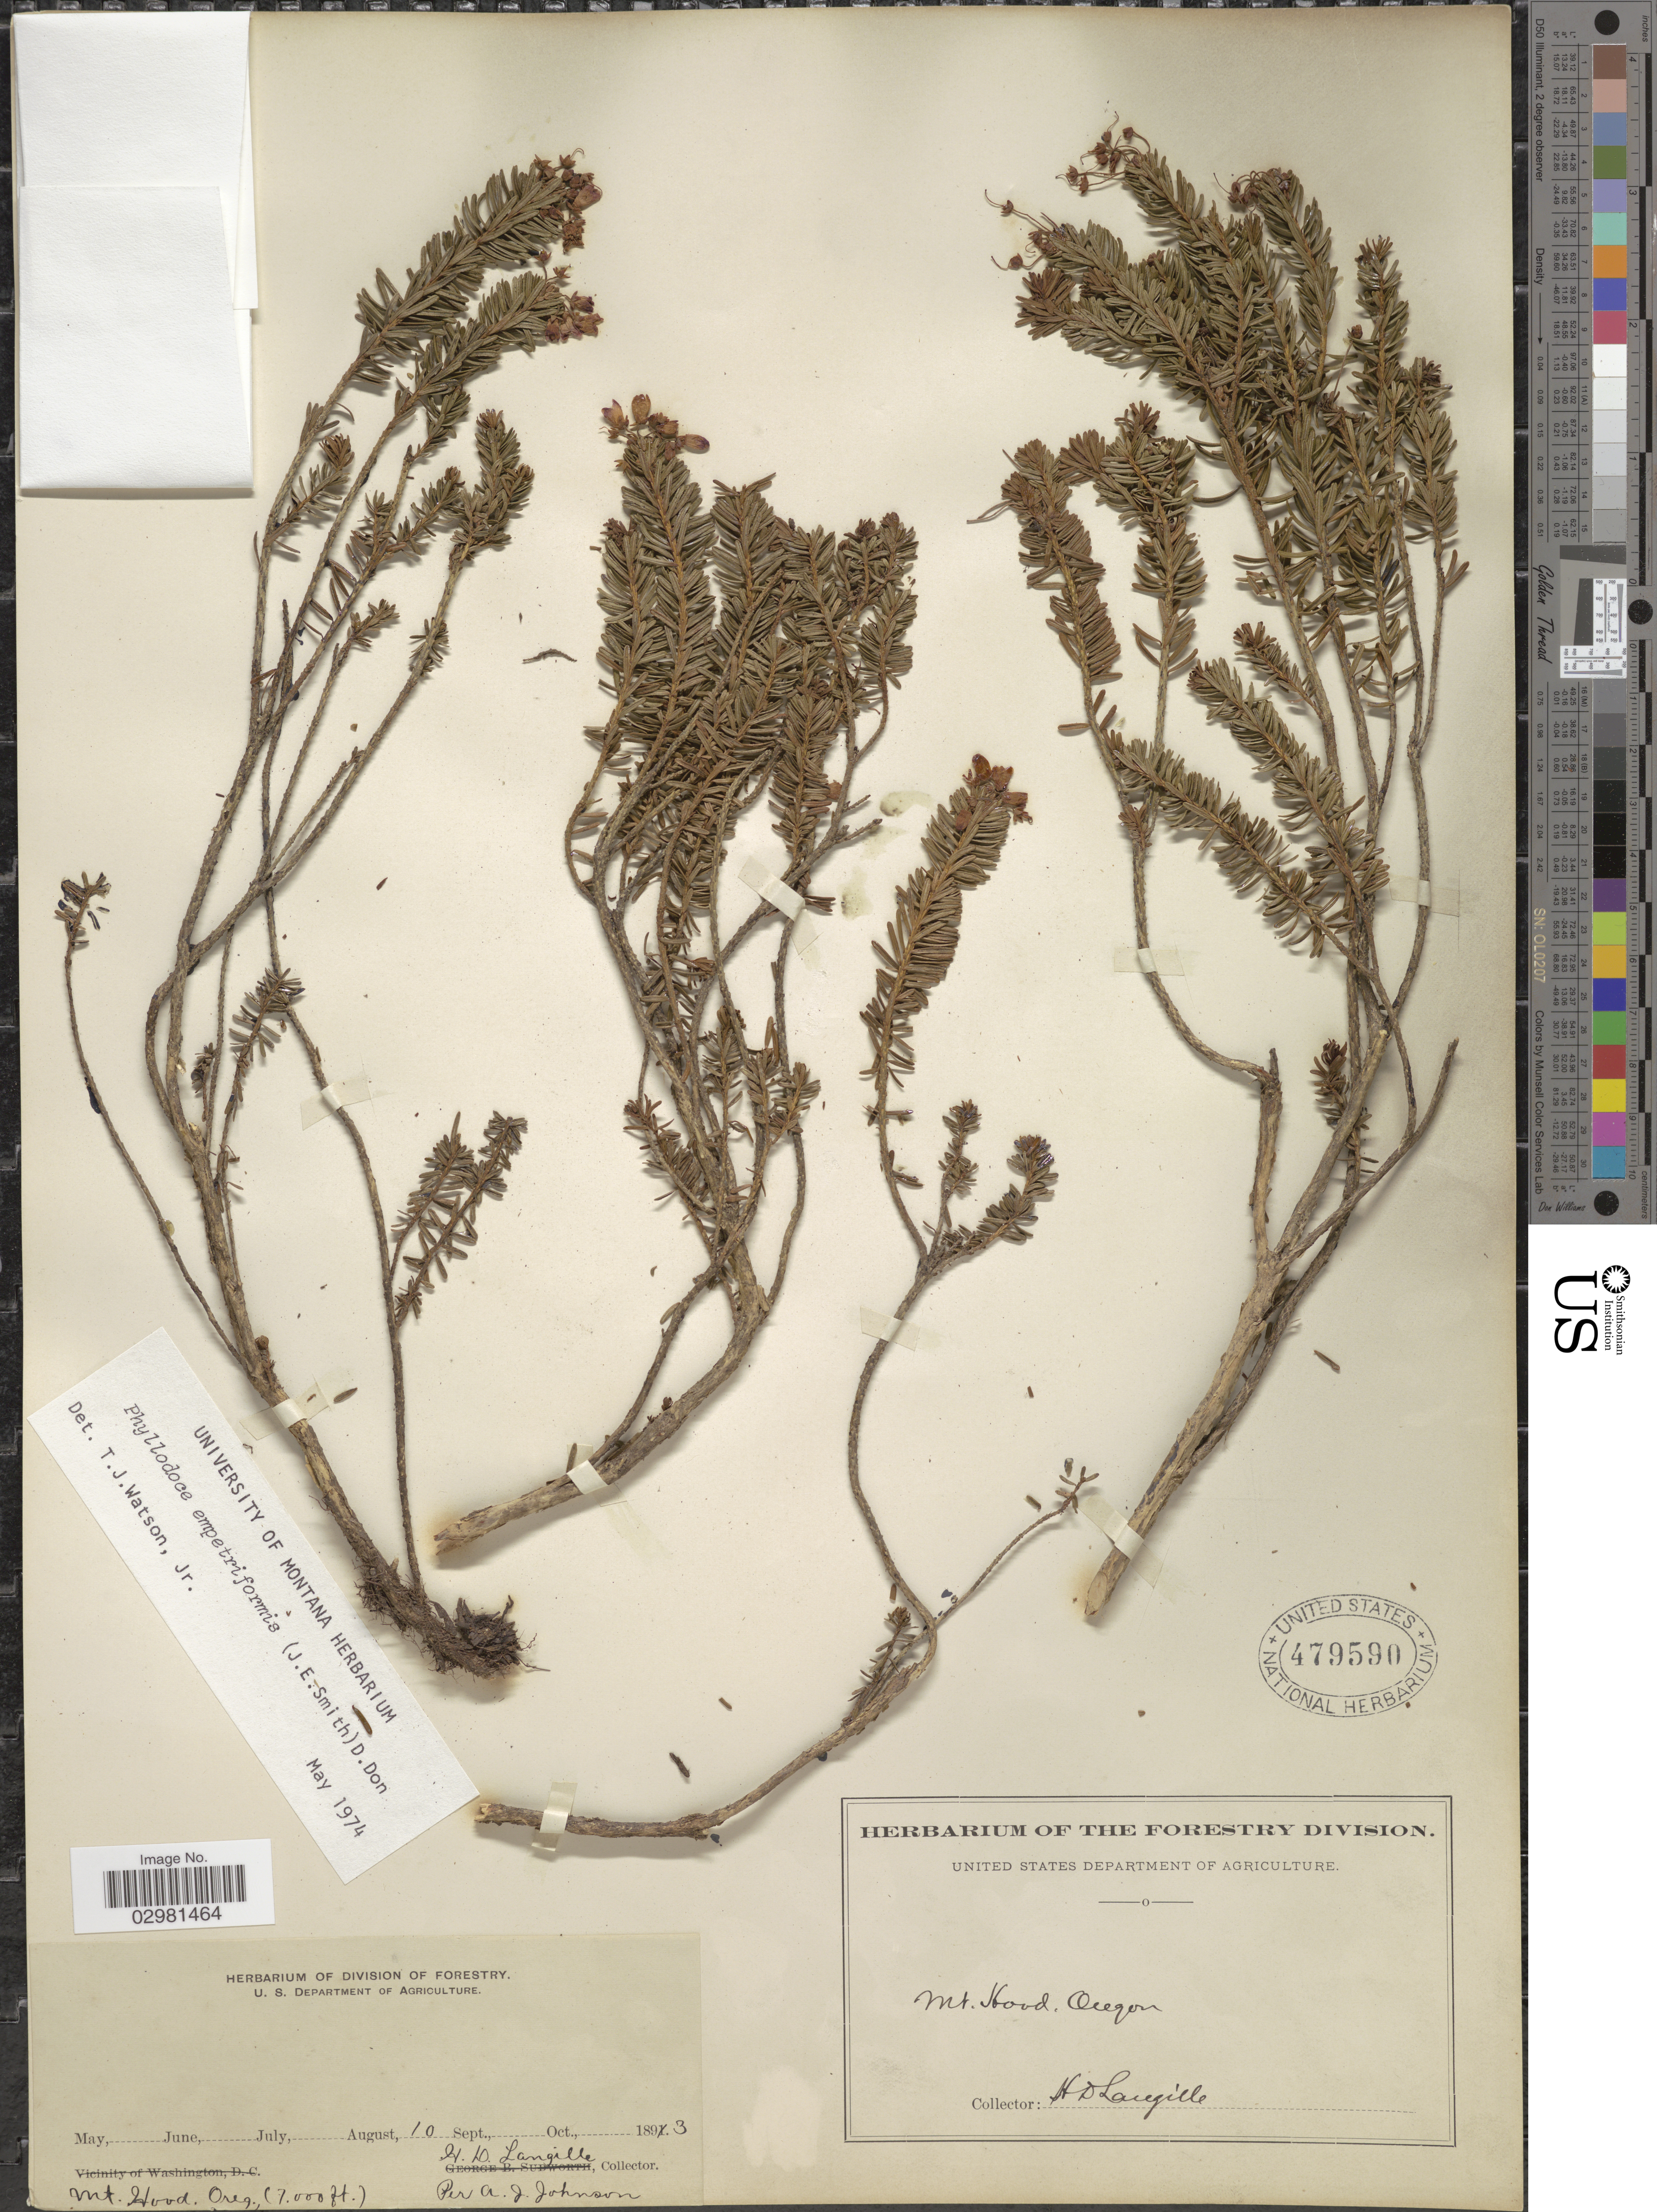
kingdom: Plantae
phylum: Tracheophyta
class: Magnoliopsida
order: Ericales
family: Ericaceae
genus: Phyllodoce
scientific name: Phyllodoce empetiformis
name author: (Small) D. Don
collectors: H. Langille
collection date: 1893-08-10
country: United States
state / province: Oregon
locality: Mt. Hood.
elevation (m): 2134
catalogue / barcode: US 479590